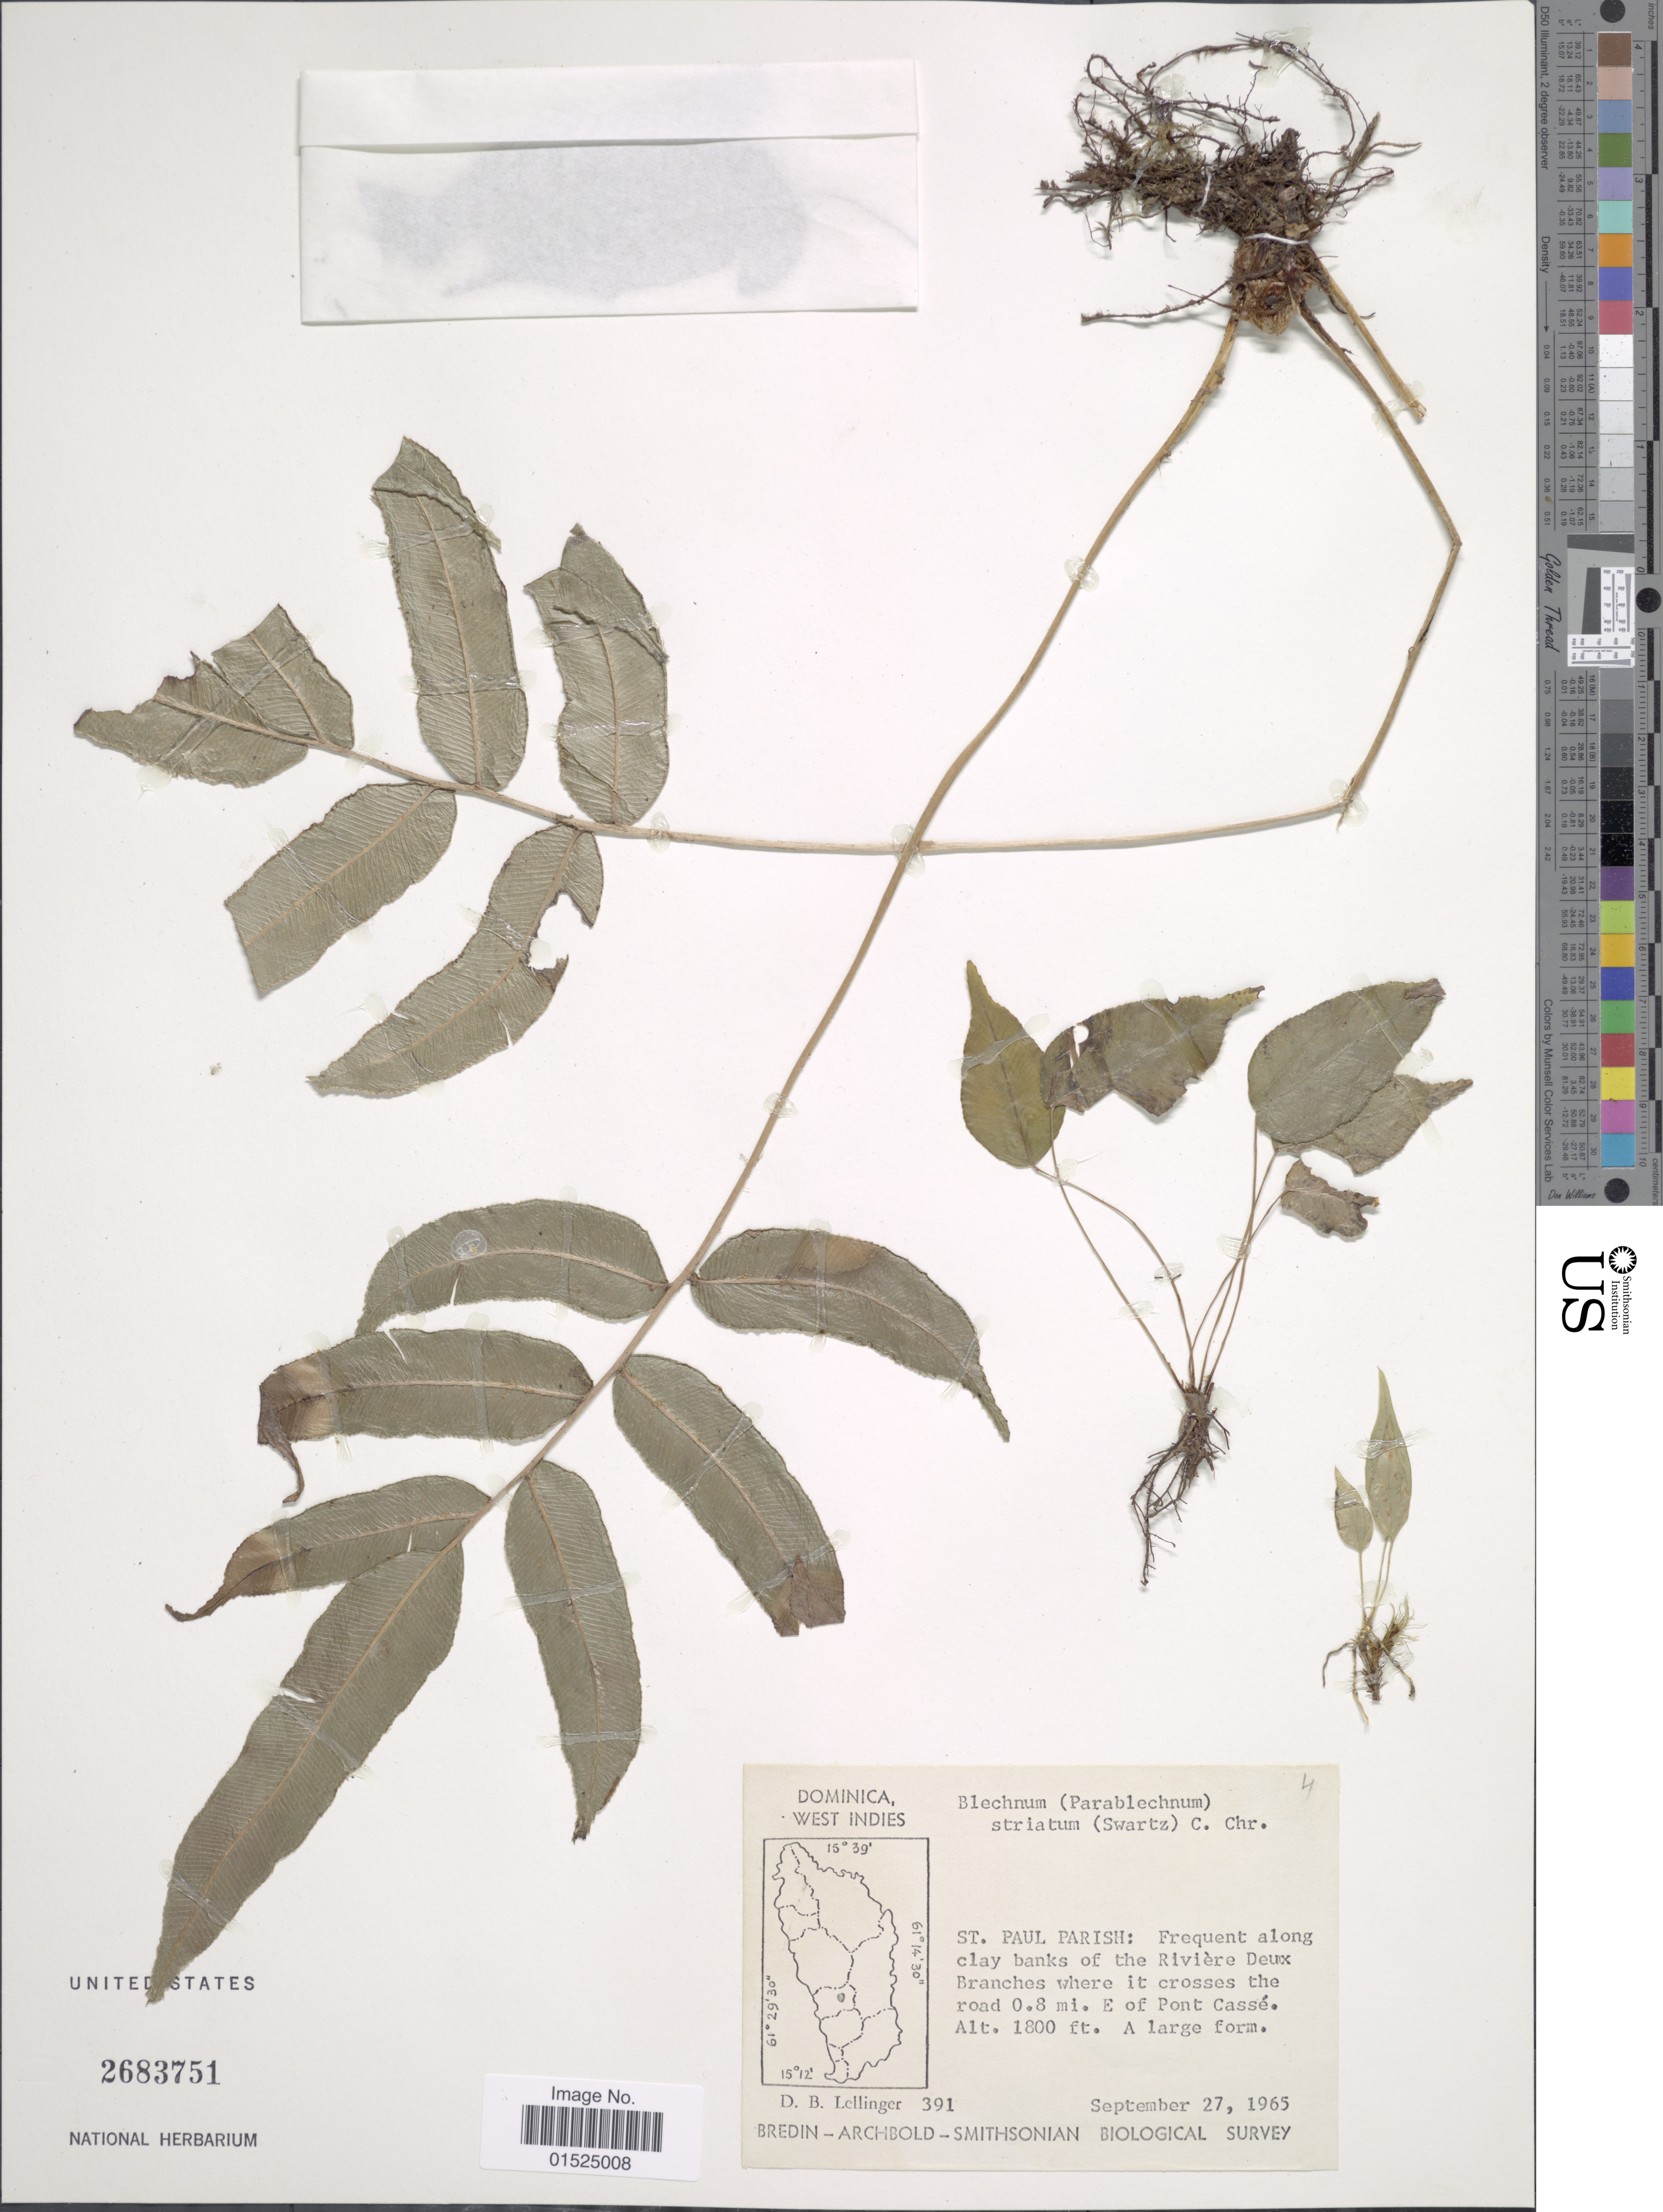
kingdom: Plantae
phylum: Tracheophyta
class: Polypodiopsida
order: Polypodiales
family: Blechnaceae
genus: Blechnum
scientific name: Blechnum ryanii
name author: Hieron.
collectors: D. B. Lellinger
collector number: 391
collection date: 1965-09-27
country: Dominica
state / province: St. Paul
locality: St. Paul Parish: Frequent along clay banks of the Riviere Deux Branches where it crosses the road, 0.8 mi. E of Pont. Casse.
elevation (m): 549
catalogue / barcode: US 2683751